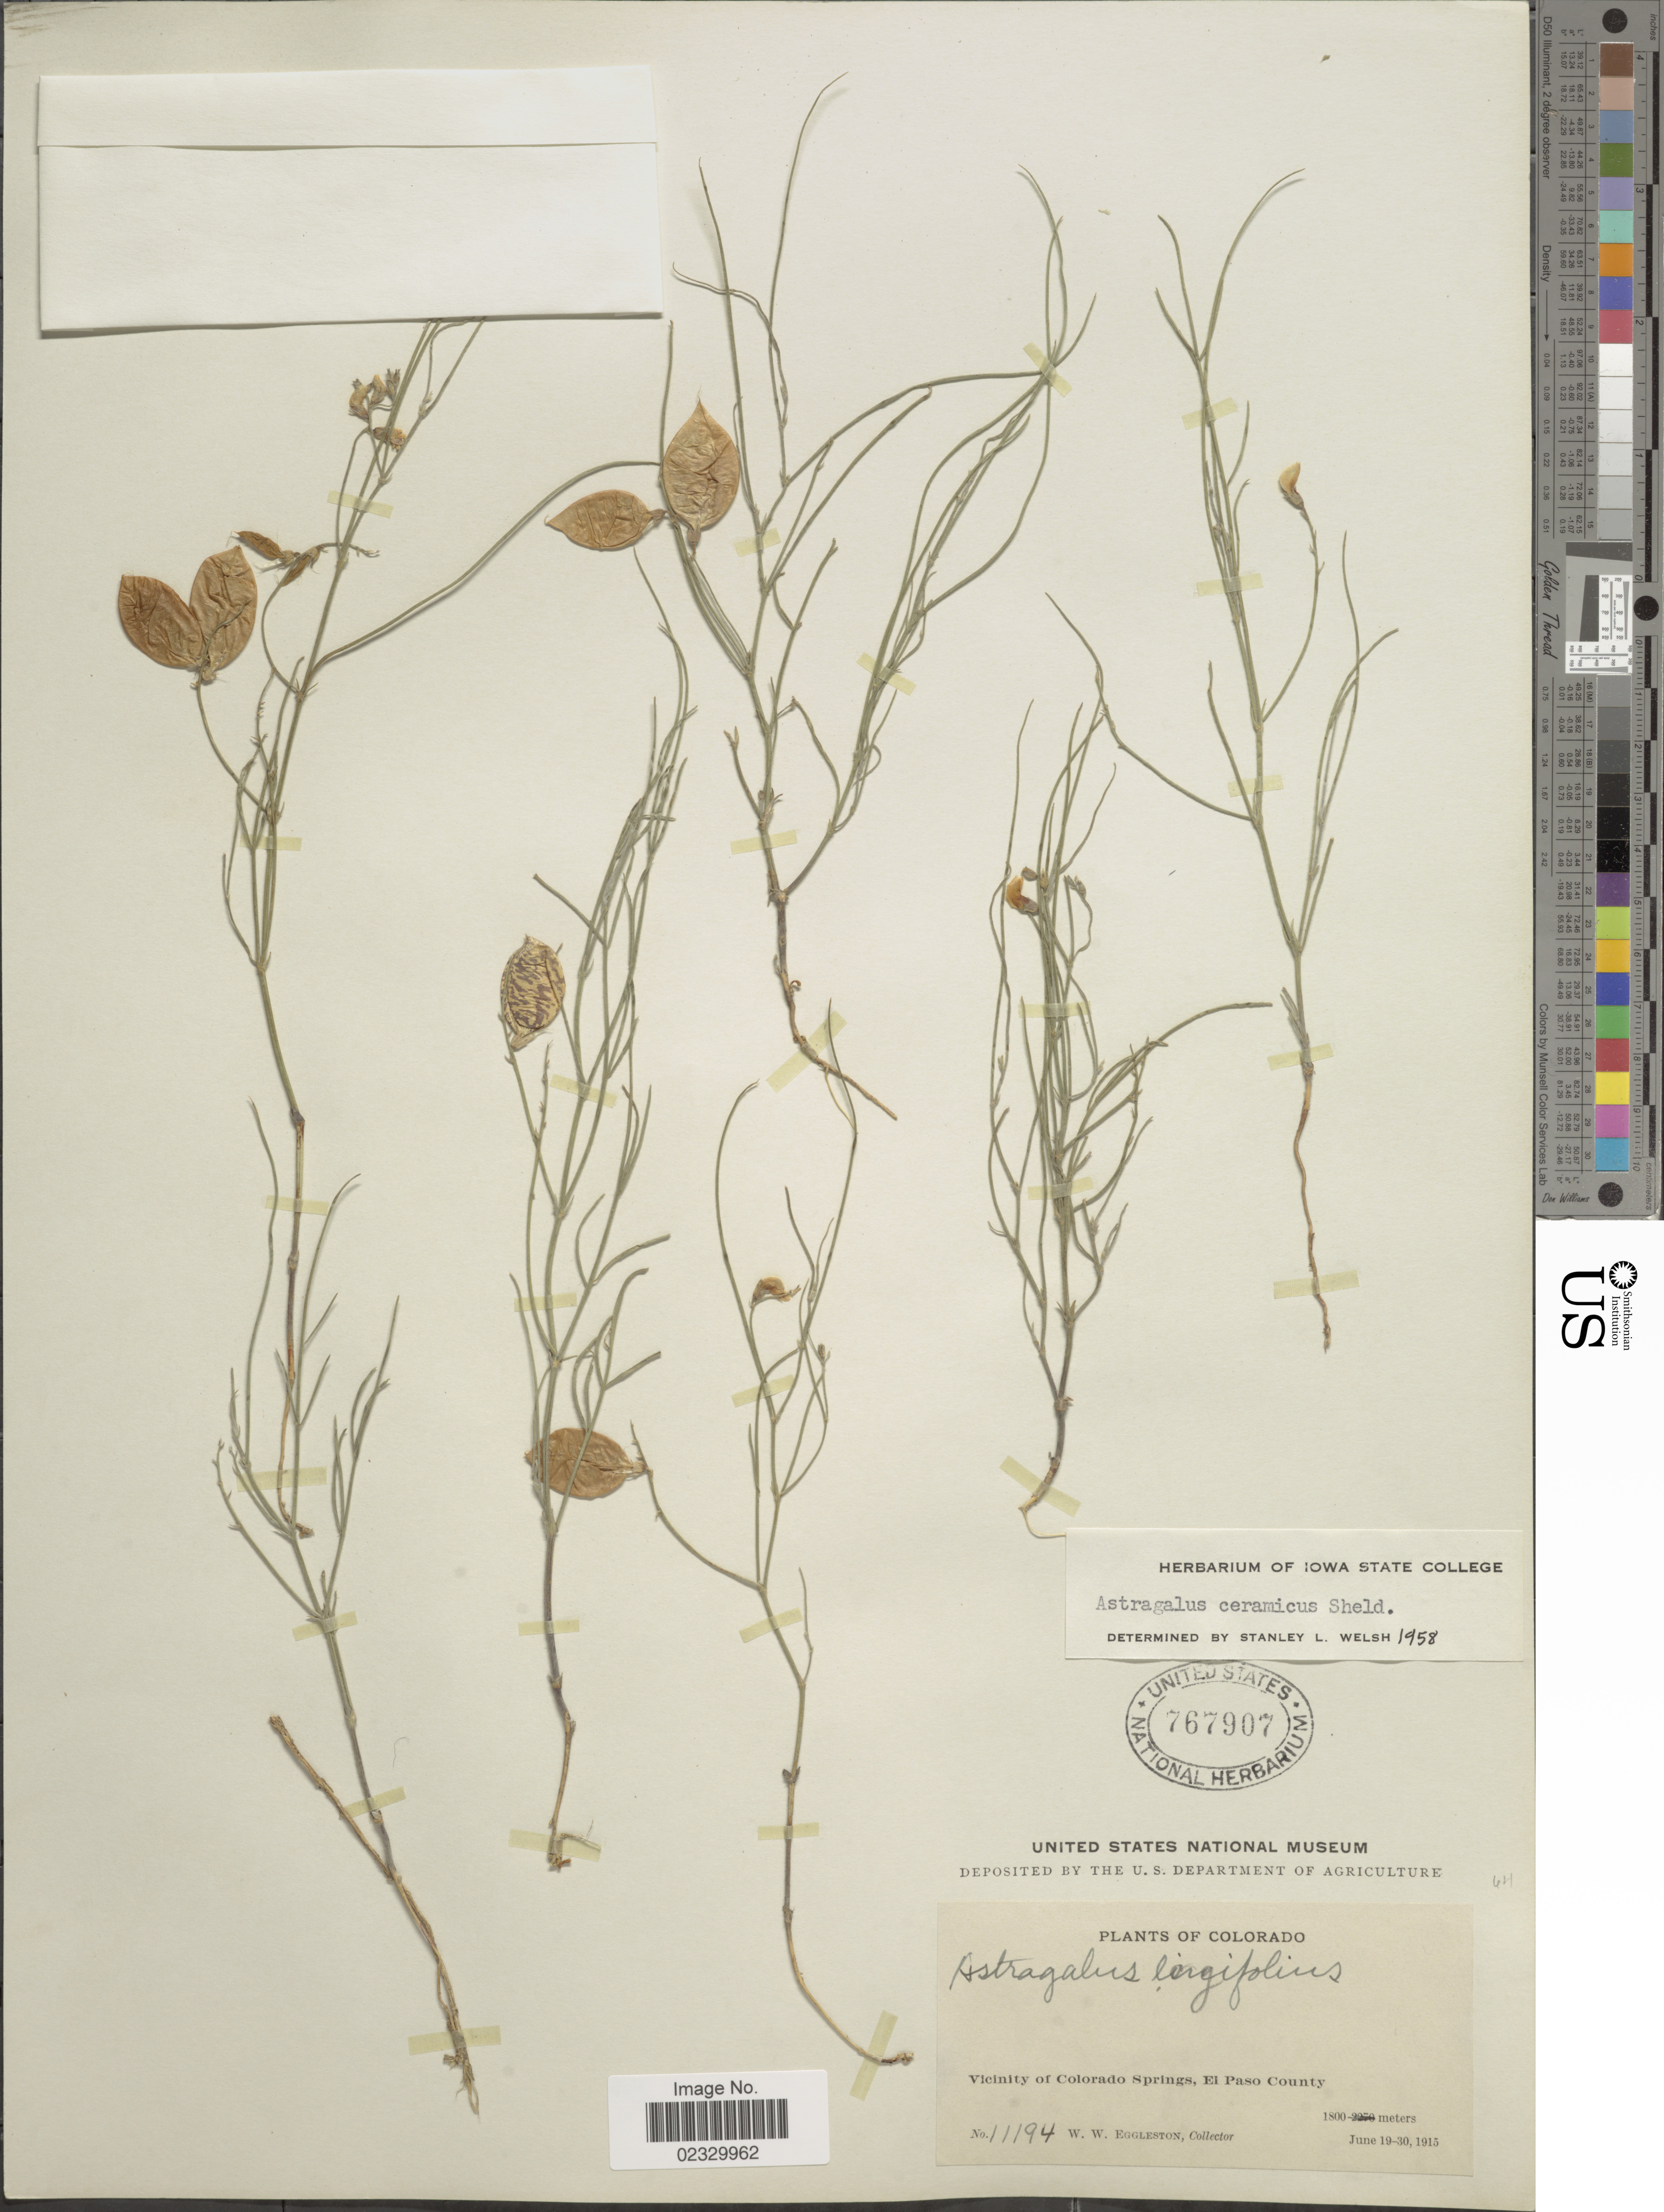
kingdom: Plantae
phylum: Tracheophyta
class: Magnoliopsida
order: Fabales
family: Fabaceae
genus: Astragalus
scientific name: Astragalus ceramicus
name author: E. Sheld.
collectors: W. W. Eggleston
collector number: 11194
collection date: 1915-06-19/1915-06-30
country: United States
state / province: Colorado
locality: Vicinity of Colorado Springs, El Paso County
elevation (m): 1800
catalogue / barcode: US 767907